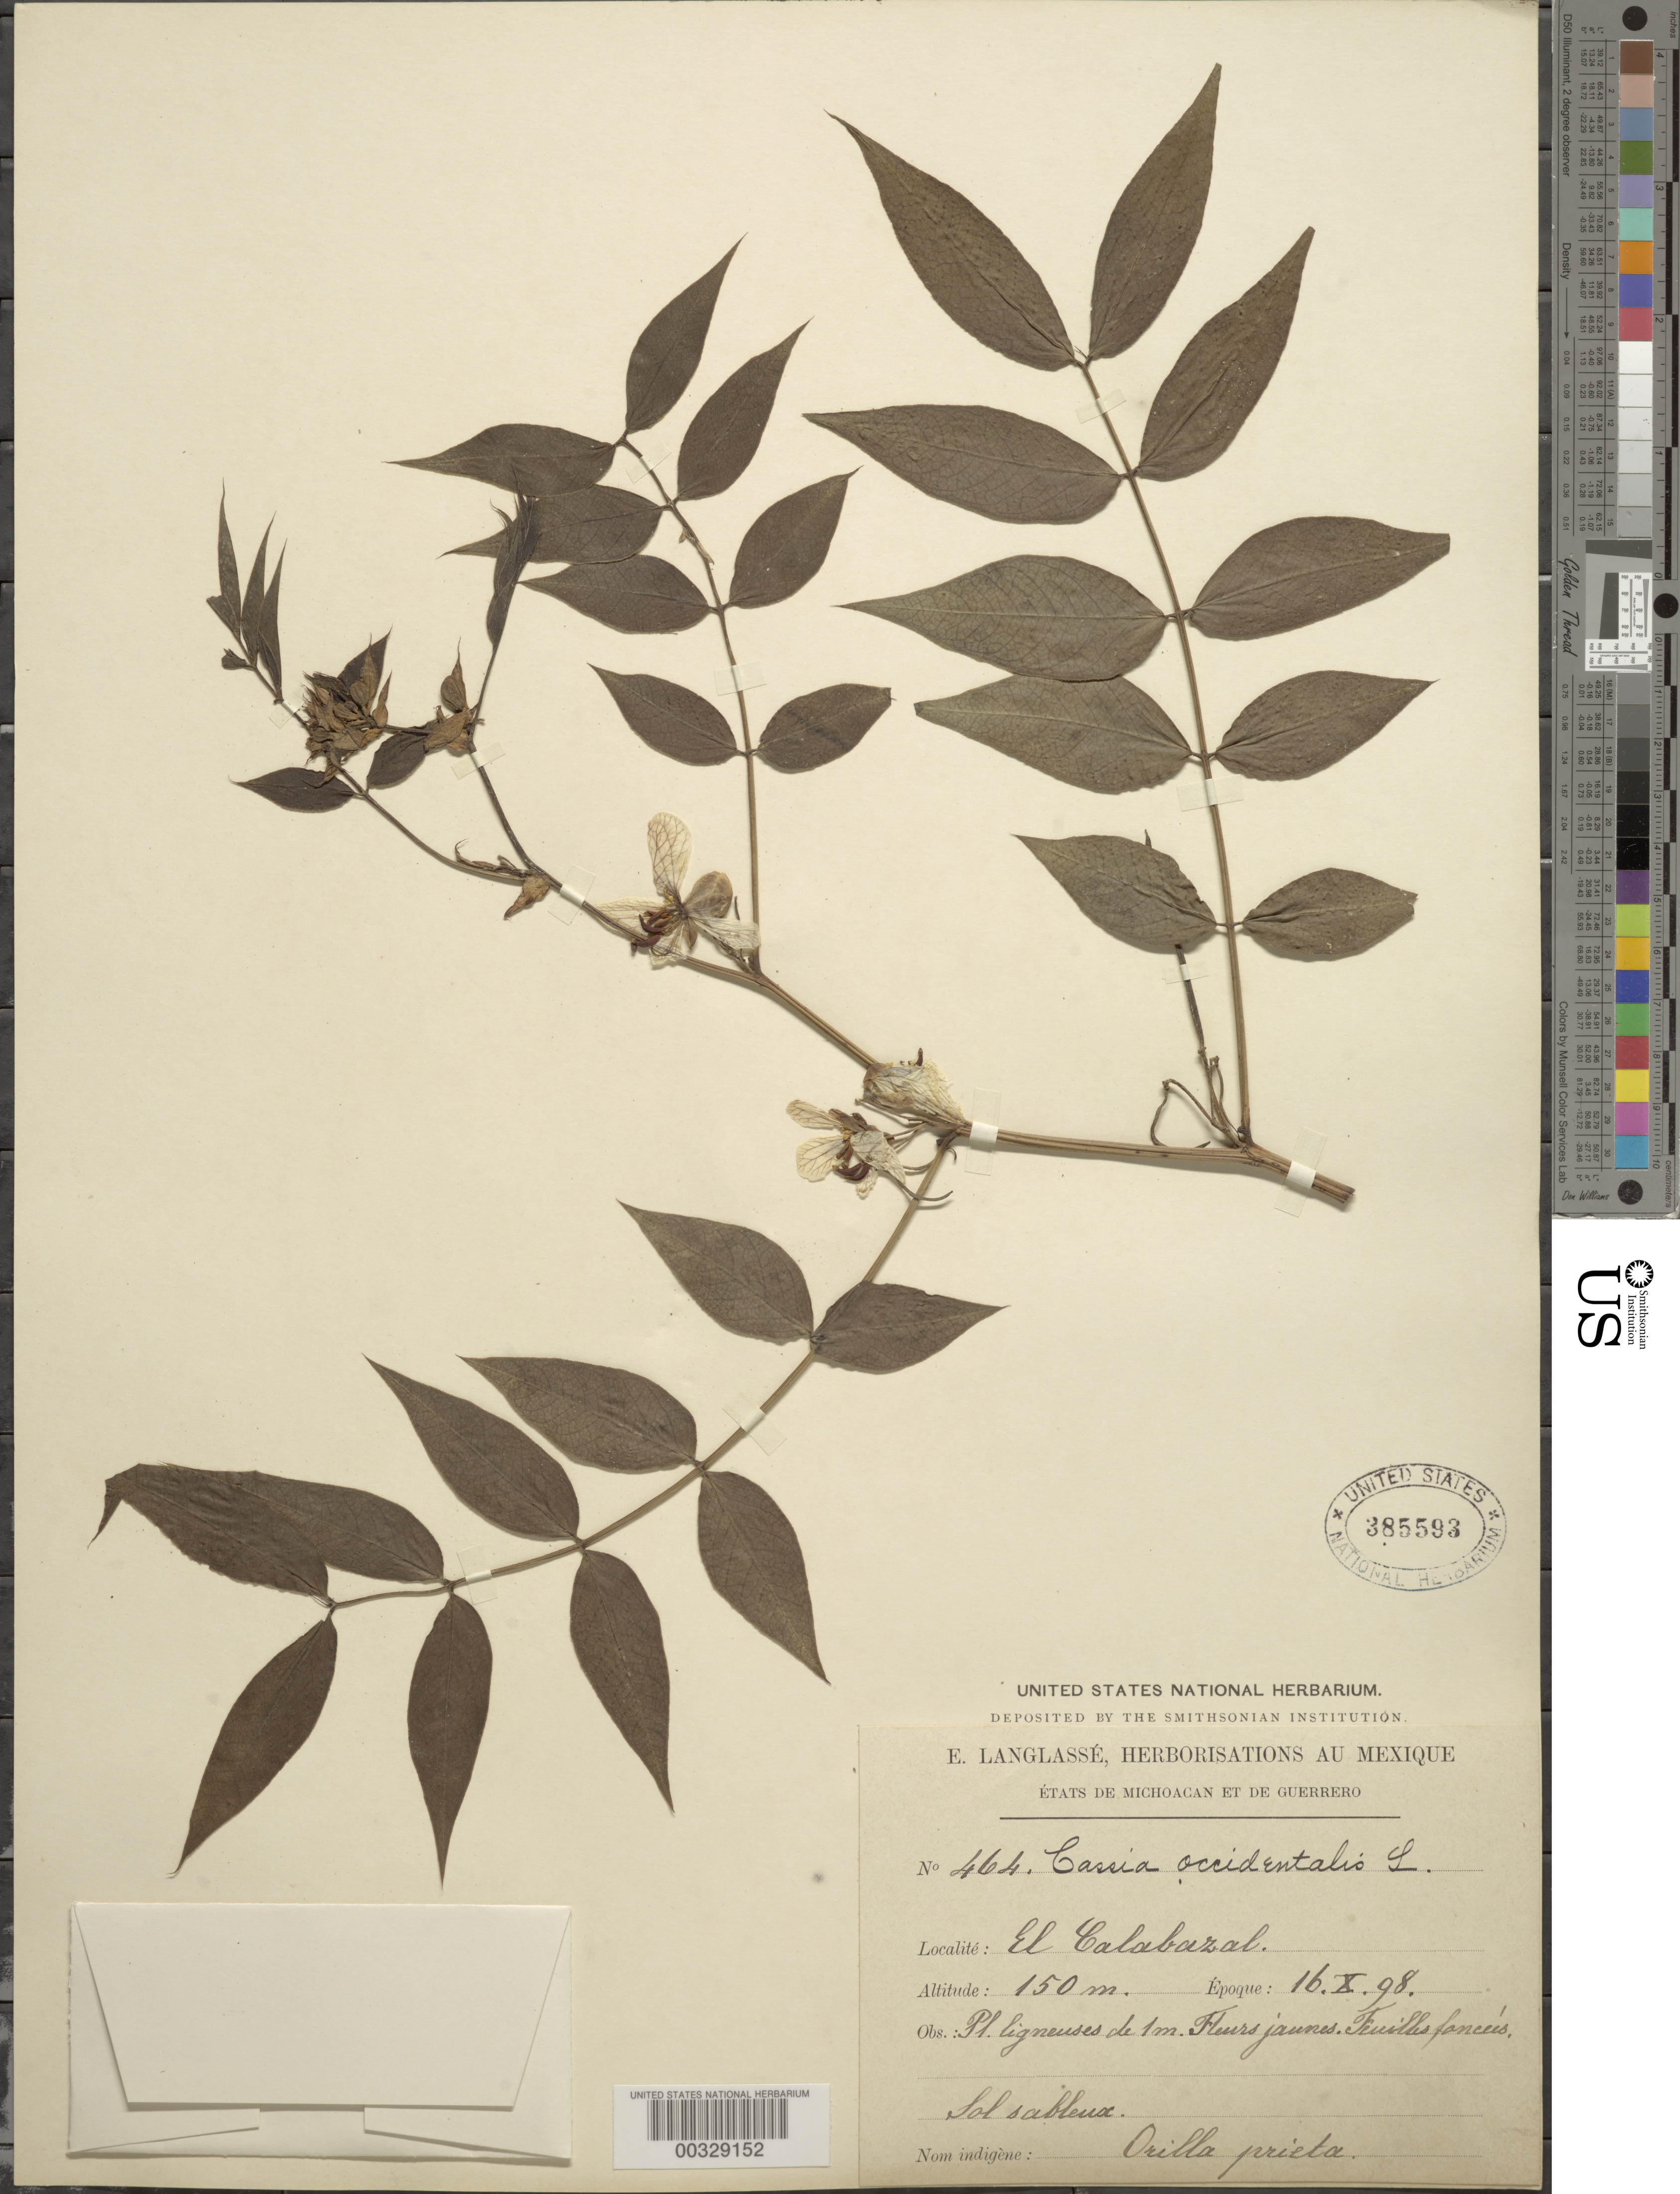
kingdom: Plantae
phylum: Tracheophyta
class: Magnoliopsida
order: Fabales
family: Fabaceae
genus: Senna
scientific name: Senna occidentalis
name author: (L.) Link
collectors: E. Langlassé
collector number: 464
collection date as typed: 16 Oct 1898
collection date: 1898-10-16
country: Mexico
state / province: Guerrero / Michoacán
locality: El Calabazal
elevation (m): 150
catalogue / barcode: US 385593